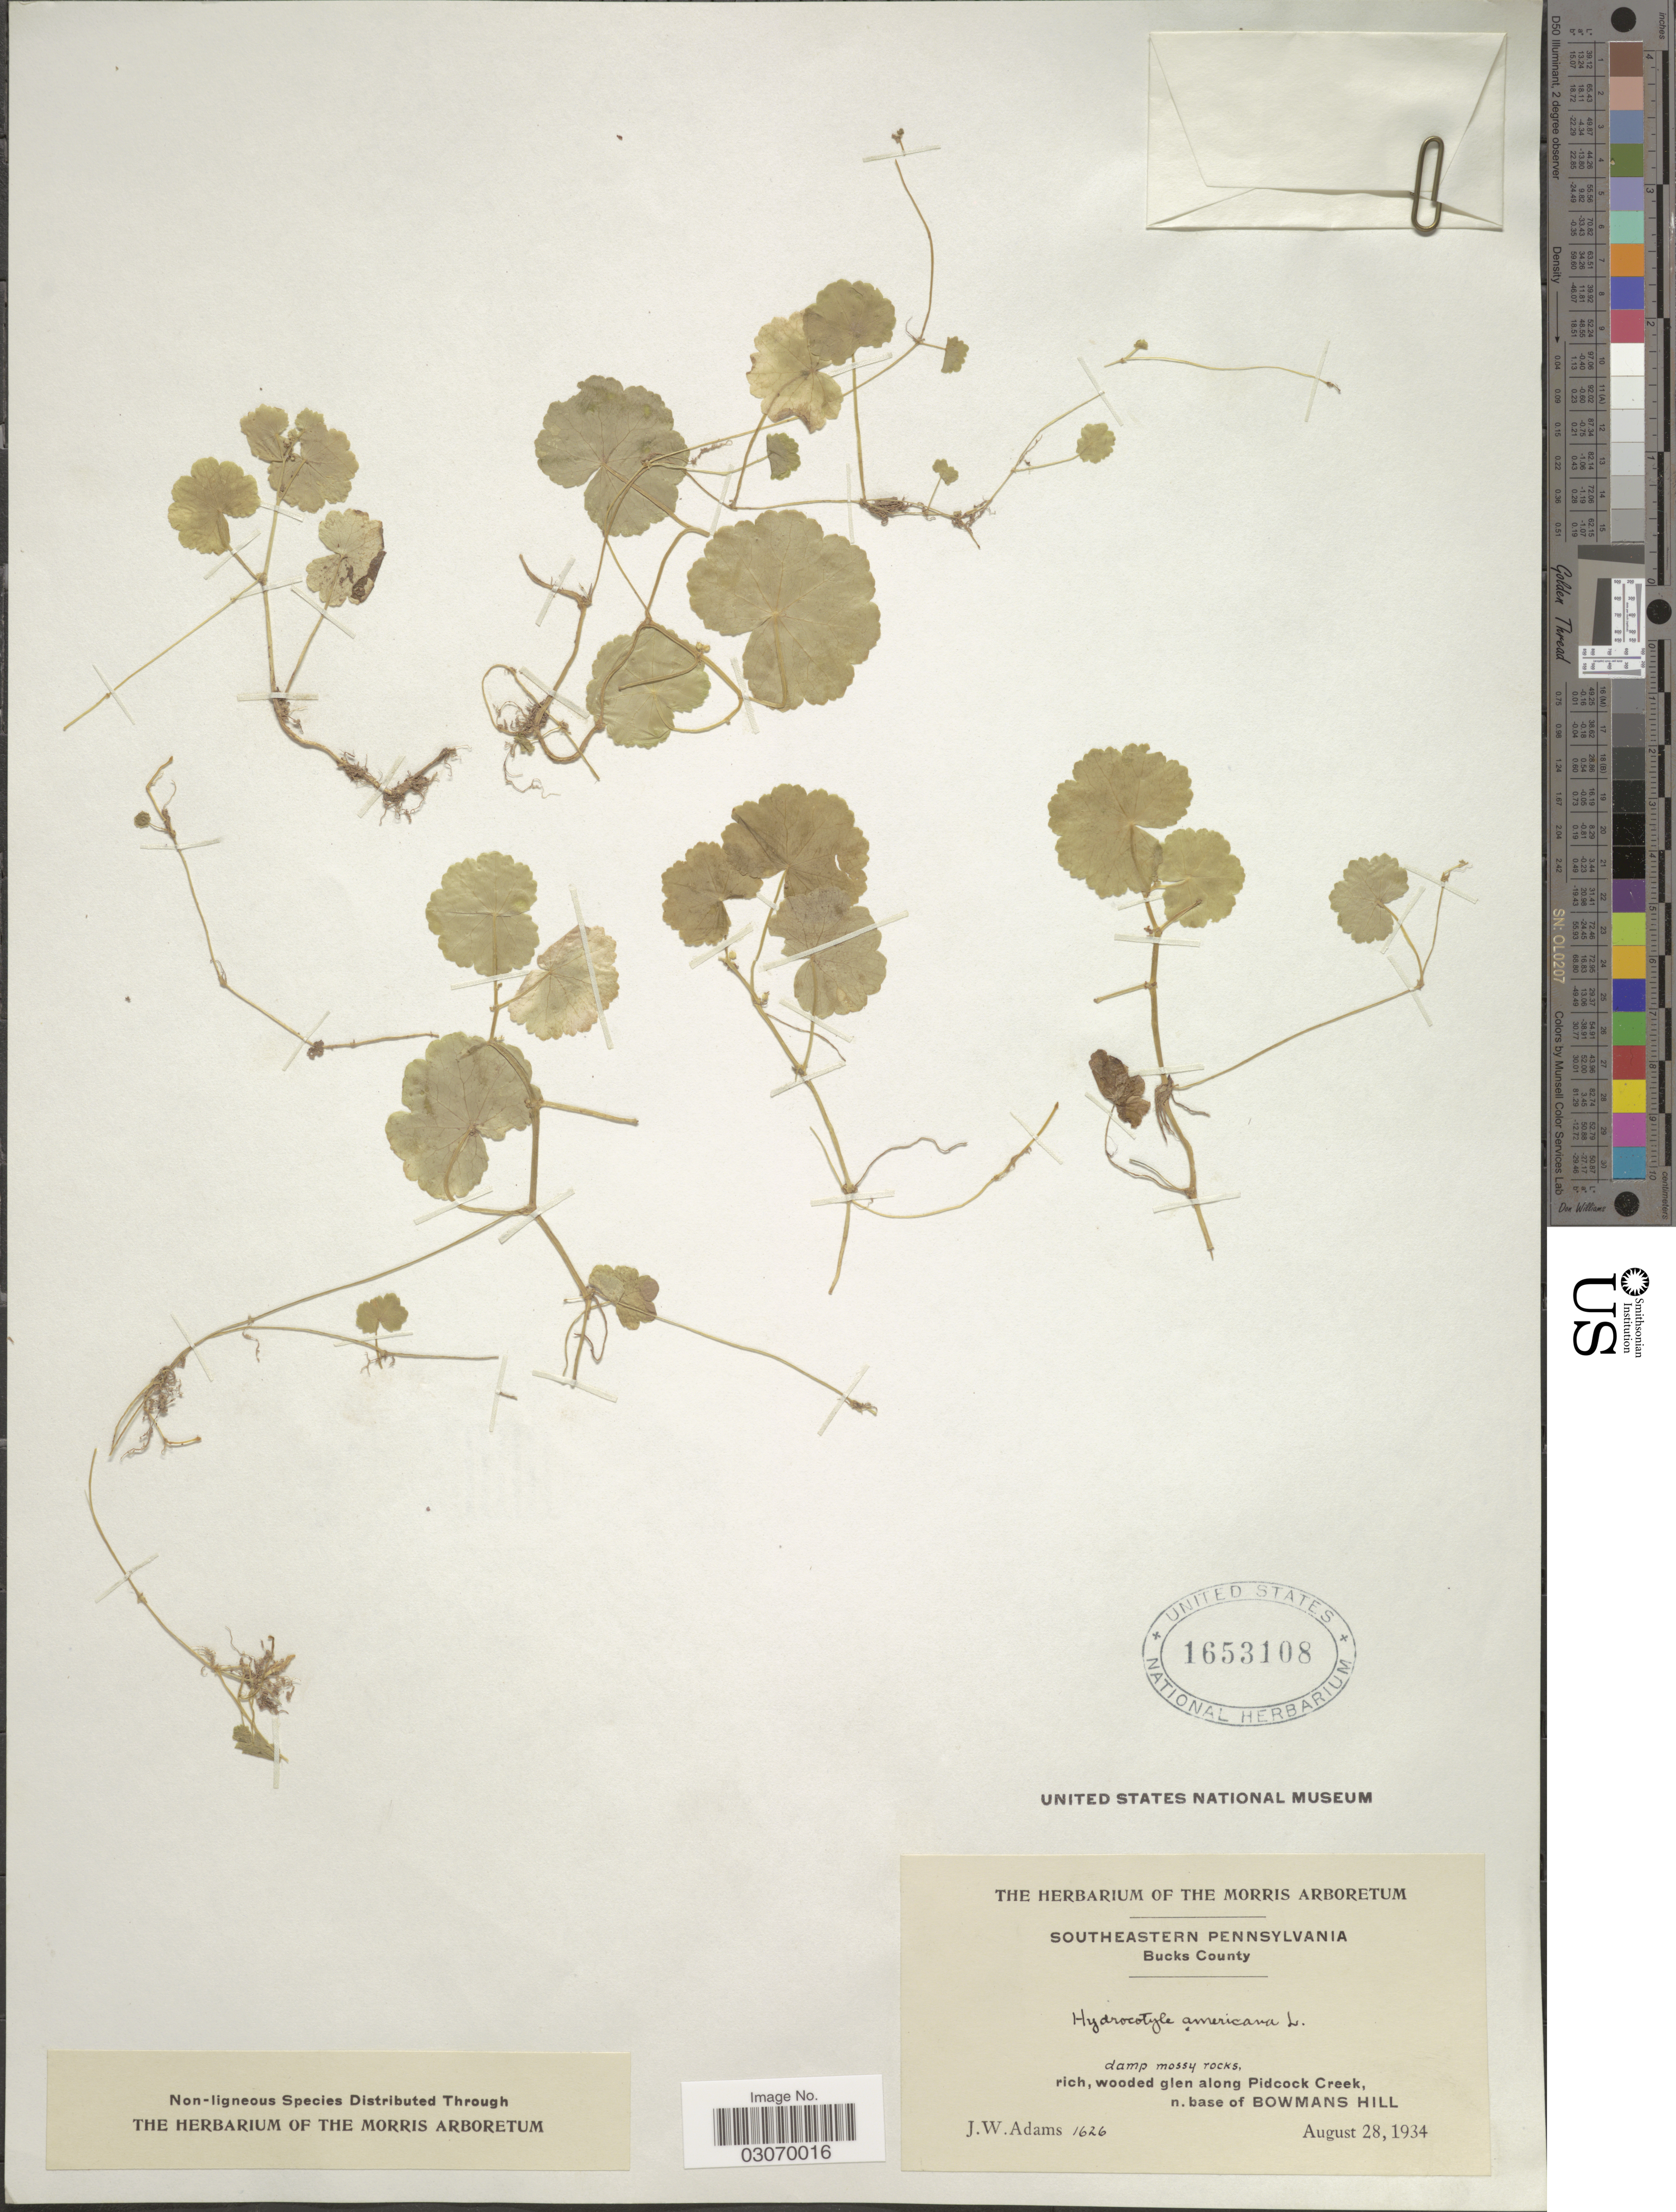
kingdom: Plantae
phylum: Tracheophyta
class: Magnoliopsida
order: Apiales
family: Araliaceae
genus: Hydrocotyle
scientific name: Hydrocotyle americana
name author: L.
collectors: J. Adams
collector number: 1626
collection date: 1934-08-28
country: United States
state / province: Pennsylvania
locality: Southeastern Pennsylvania. Bucks County, wooded glen along Pidcock Creek, n. base of Bowmans Hill.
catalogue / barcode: US 1653108